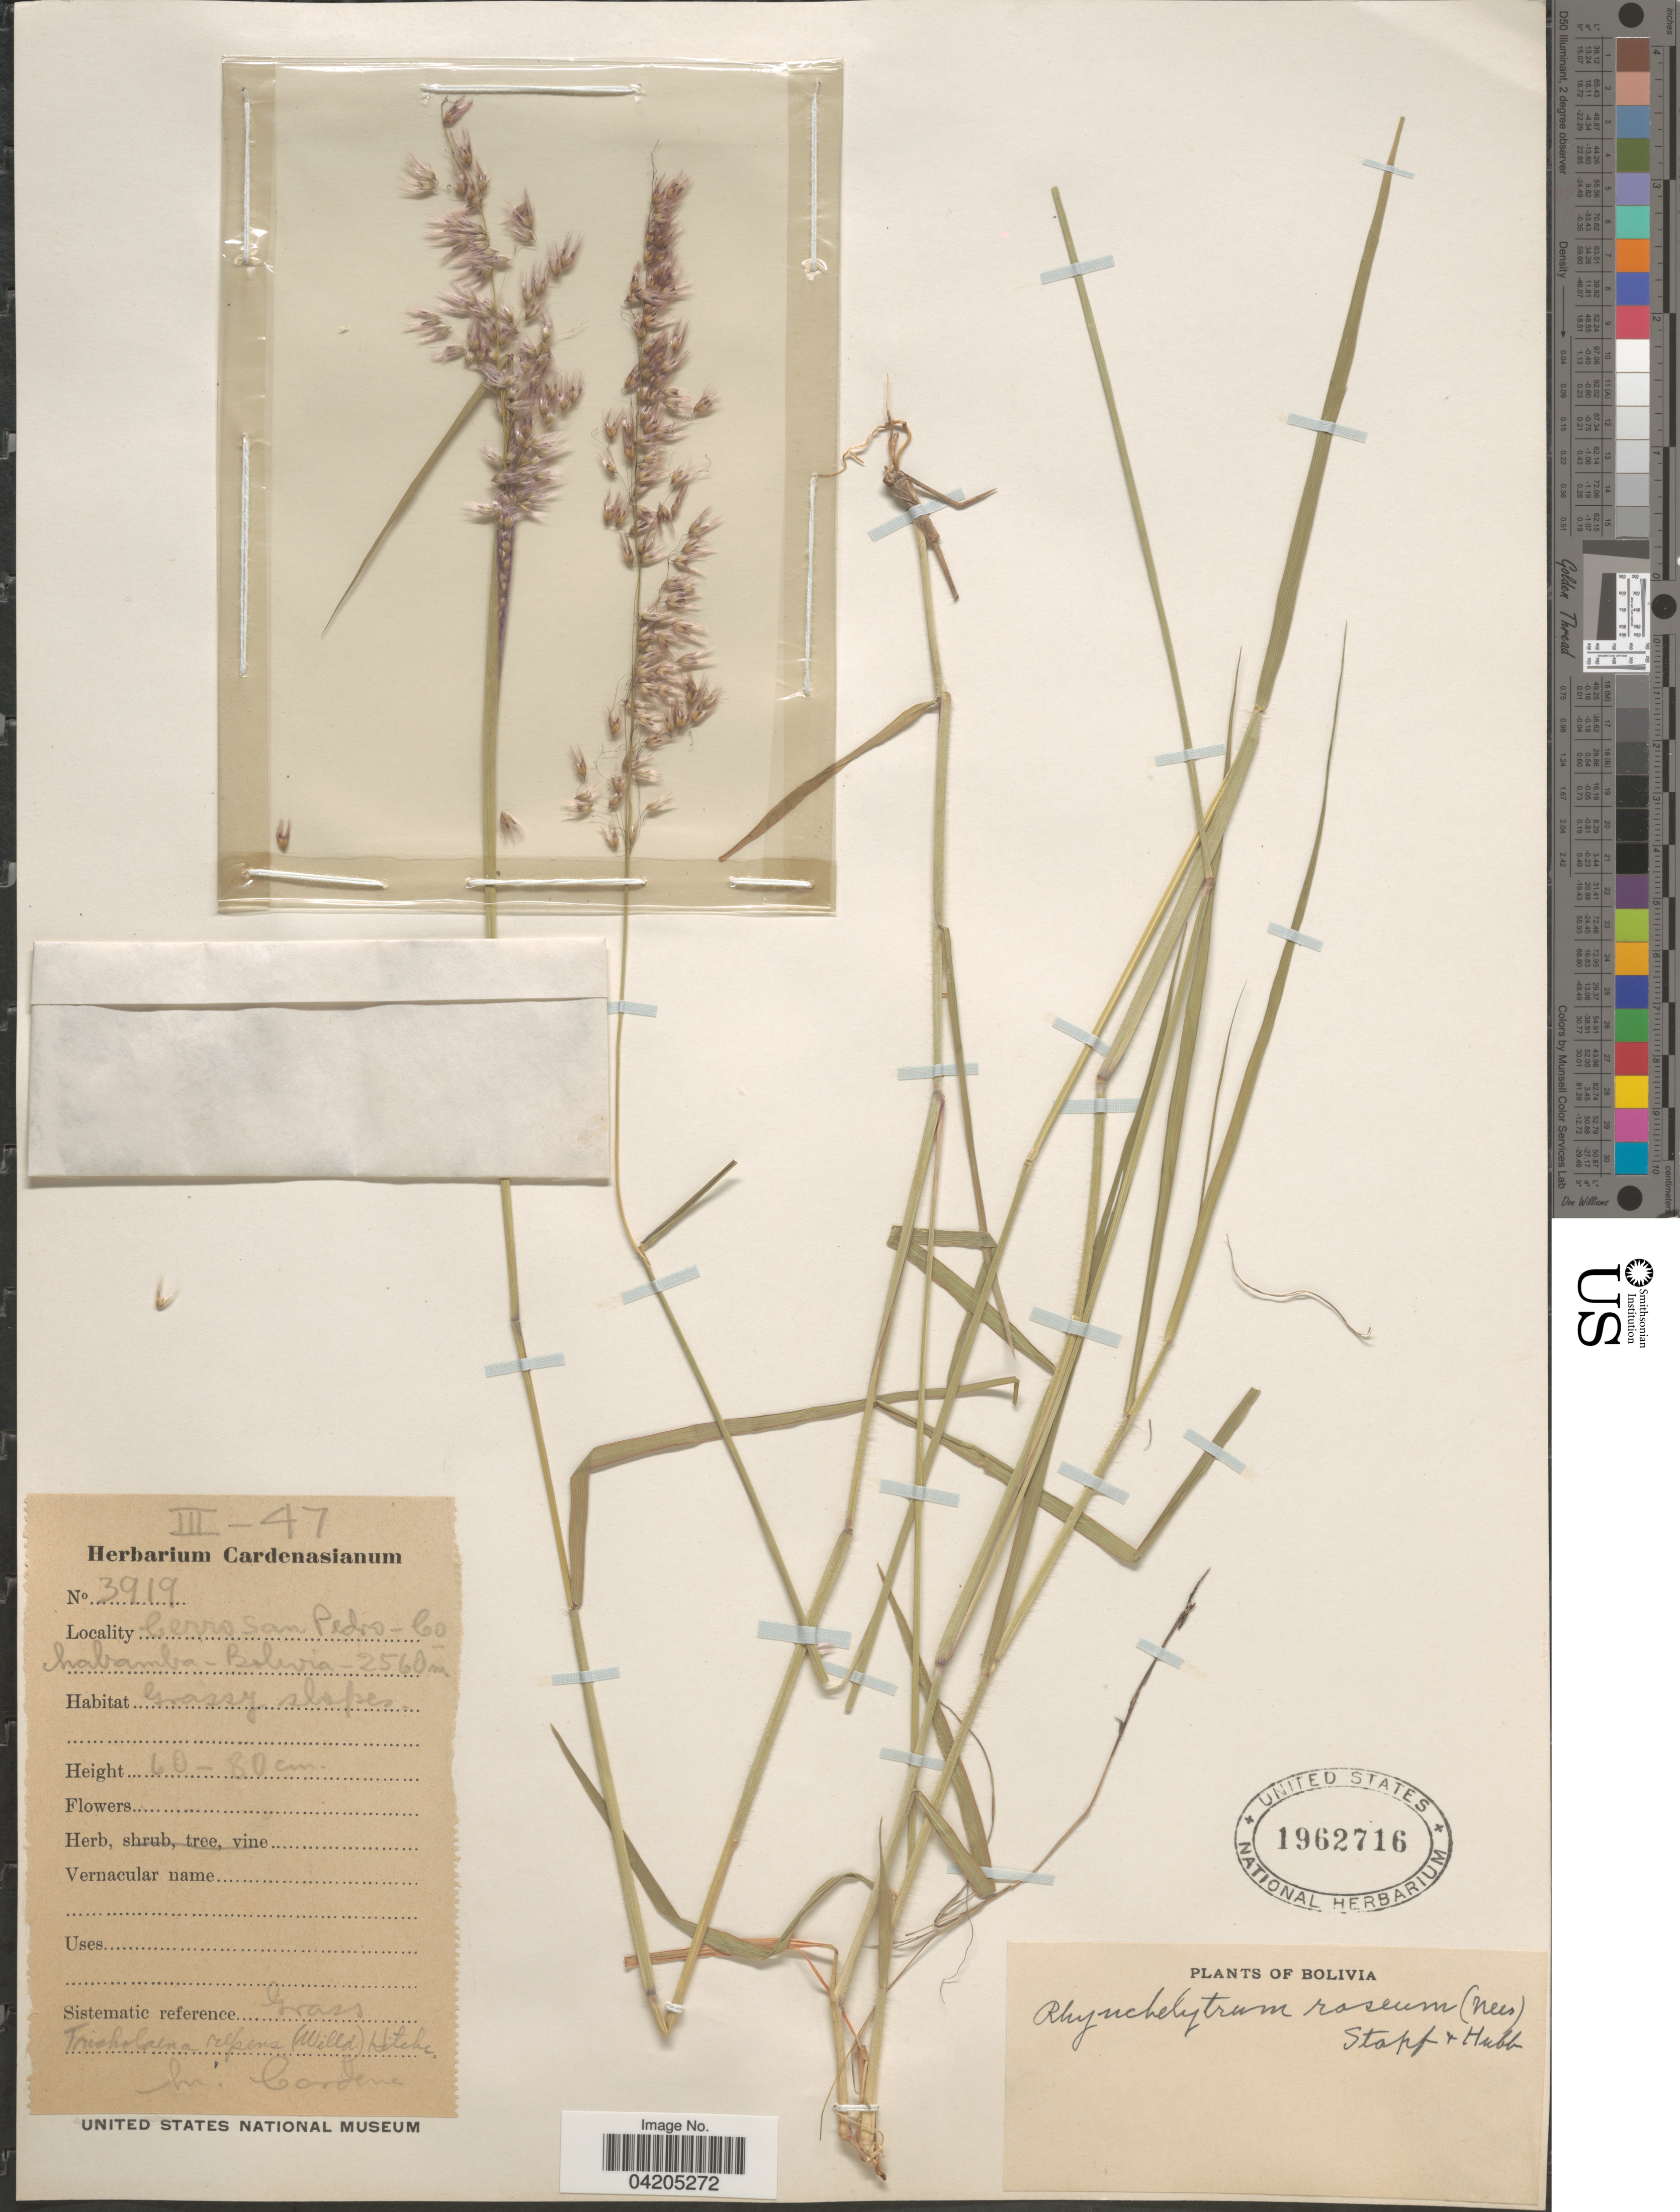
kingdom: Plantae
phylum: Tracheophyta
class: Liliopsida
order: Poales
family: Poaceae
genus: Melinis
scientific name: Melinis repens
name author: (Willd.) Zizka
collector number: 3919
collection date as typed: Transcribed d/m/y: /3/47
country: Bolivia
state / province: Cochabamba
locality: Cerro San Pedro.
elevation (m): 2560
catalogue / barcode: US 1962716